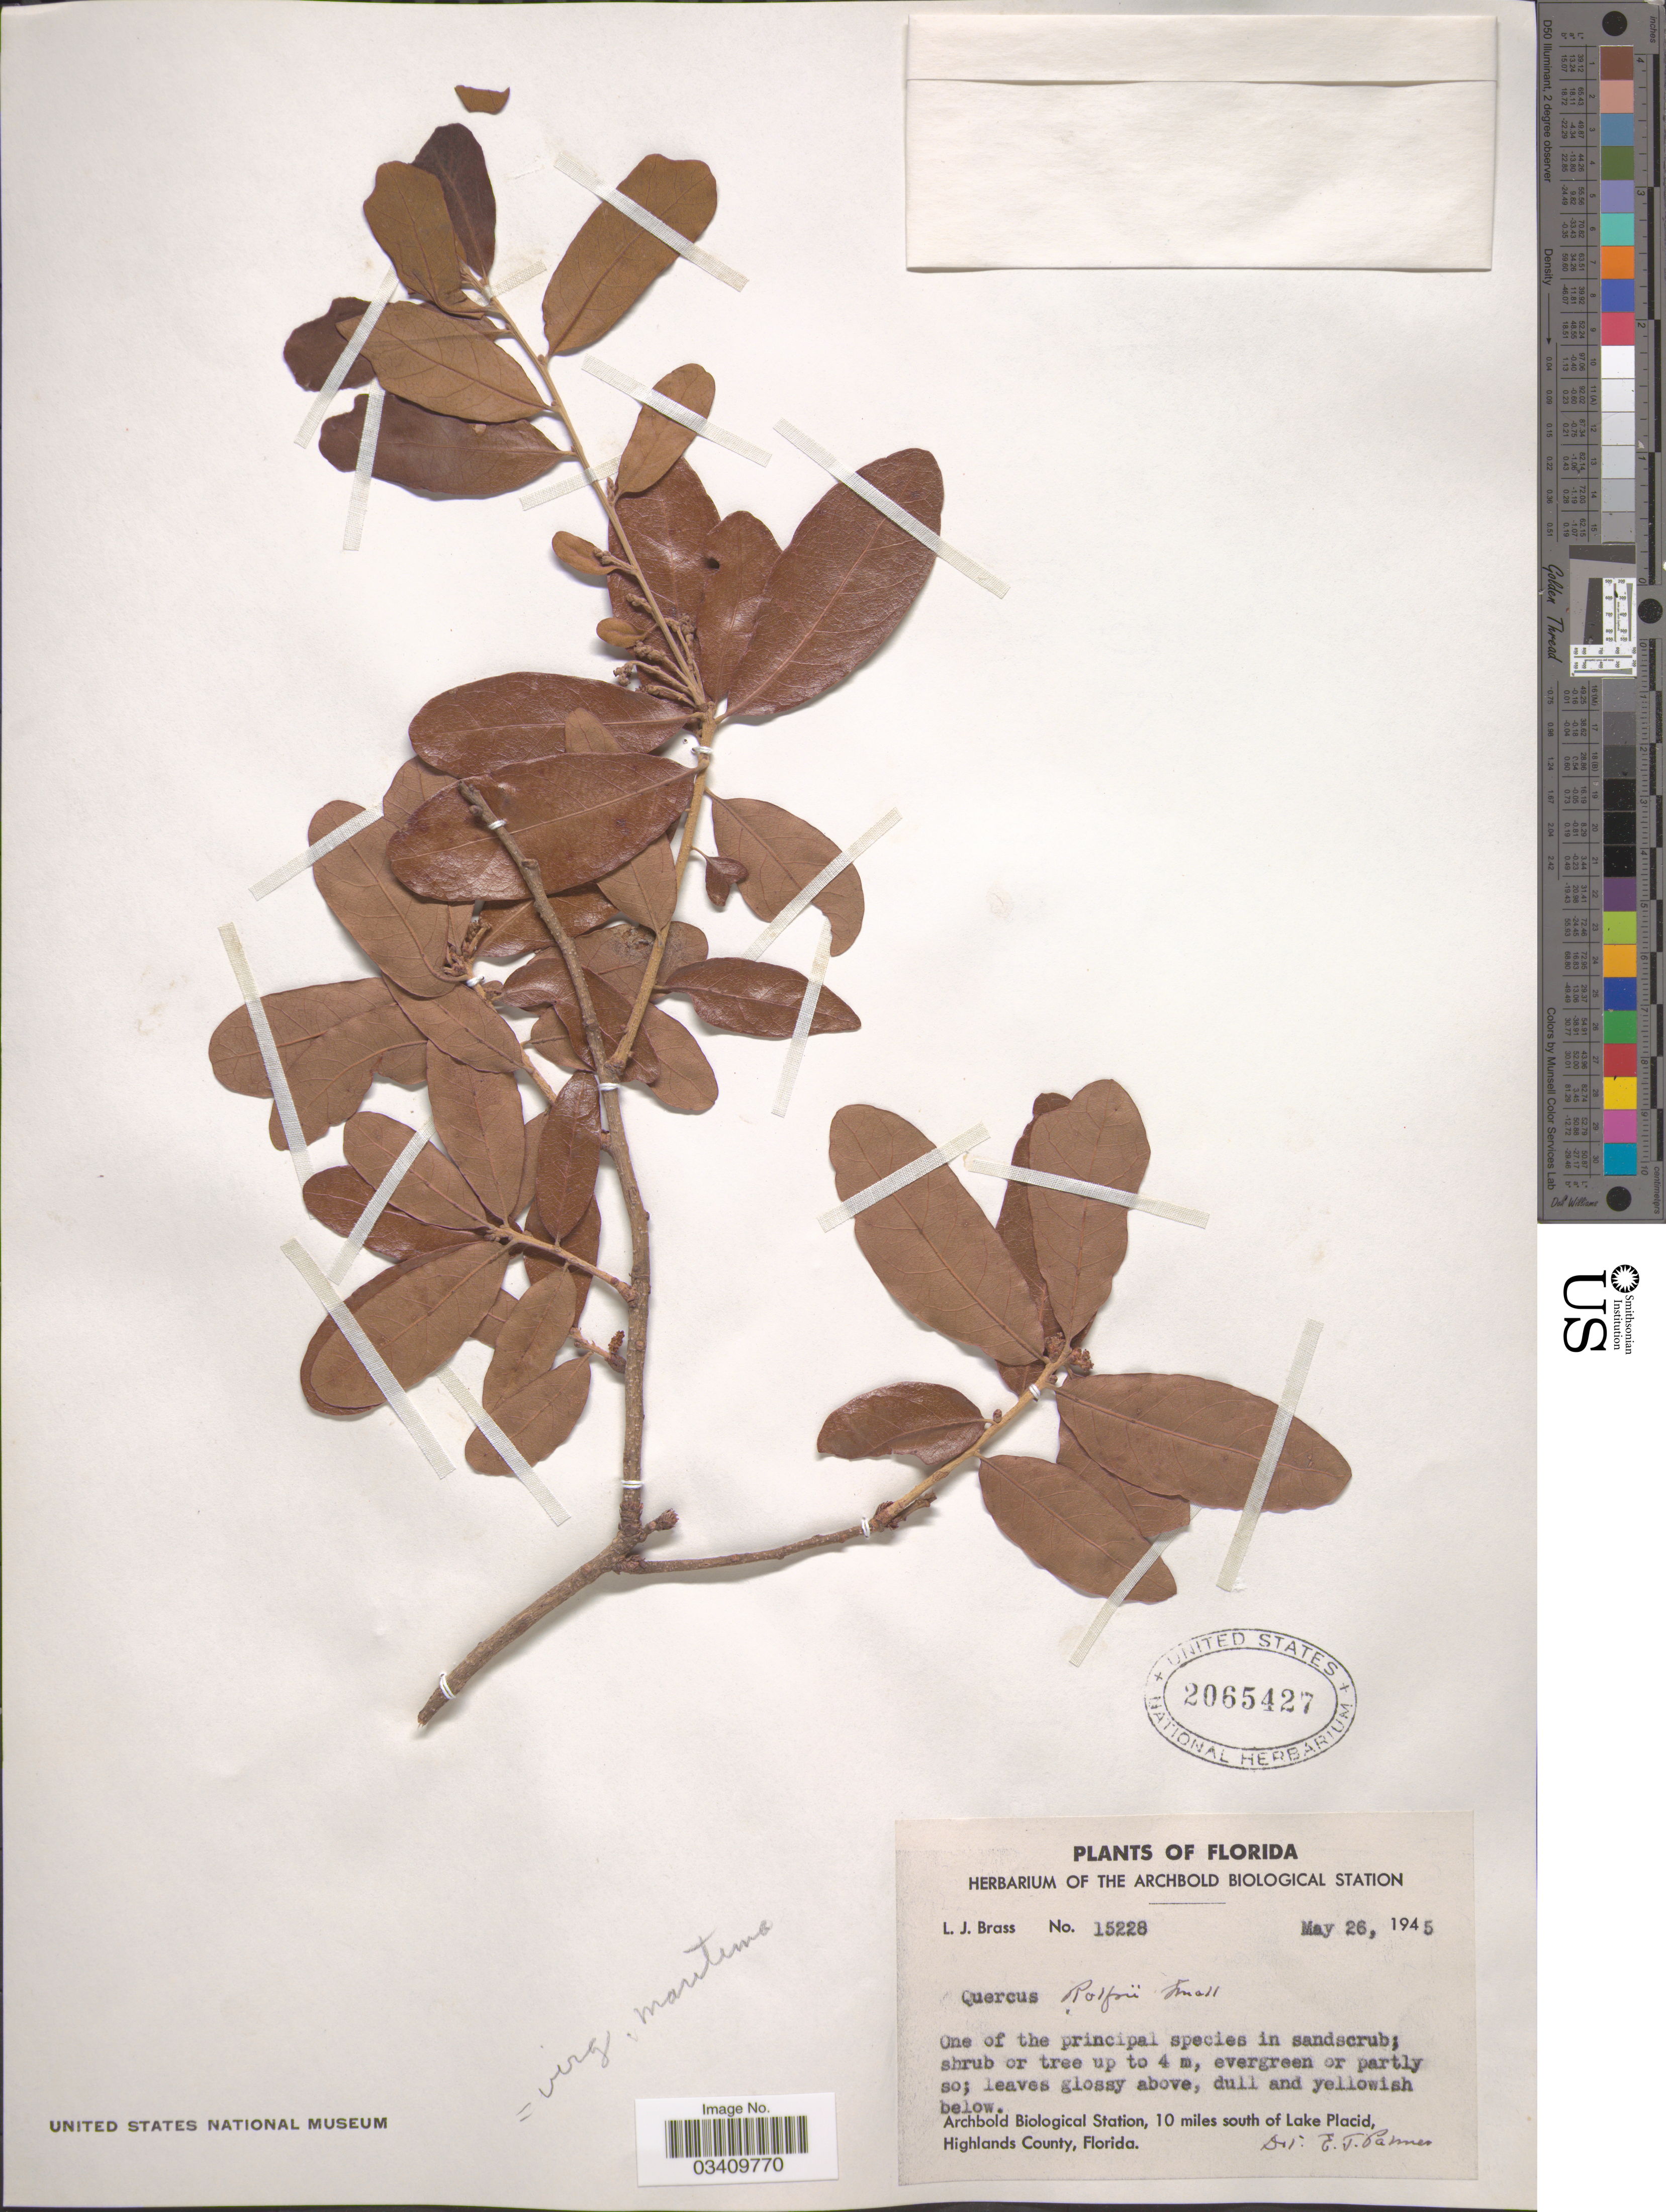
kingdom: Plantae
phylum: Tracheophyta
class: Magnoliopsida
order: Fagales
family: Fagaceae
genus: Quercus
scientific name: Quercus virginiana var. maritima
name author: (Michx.) Sarg.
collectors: L. J. Brass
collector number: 15228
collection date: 1945-05-26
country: United States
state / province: Florida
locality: Archbold Biological Station, 10 miles south of Lake Placid, Highlands County.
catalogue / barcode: US 2065427